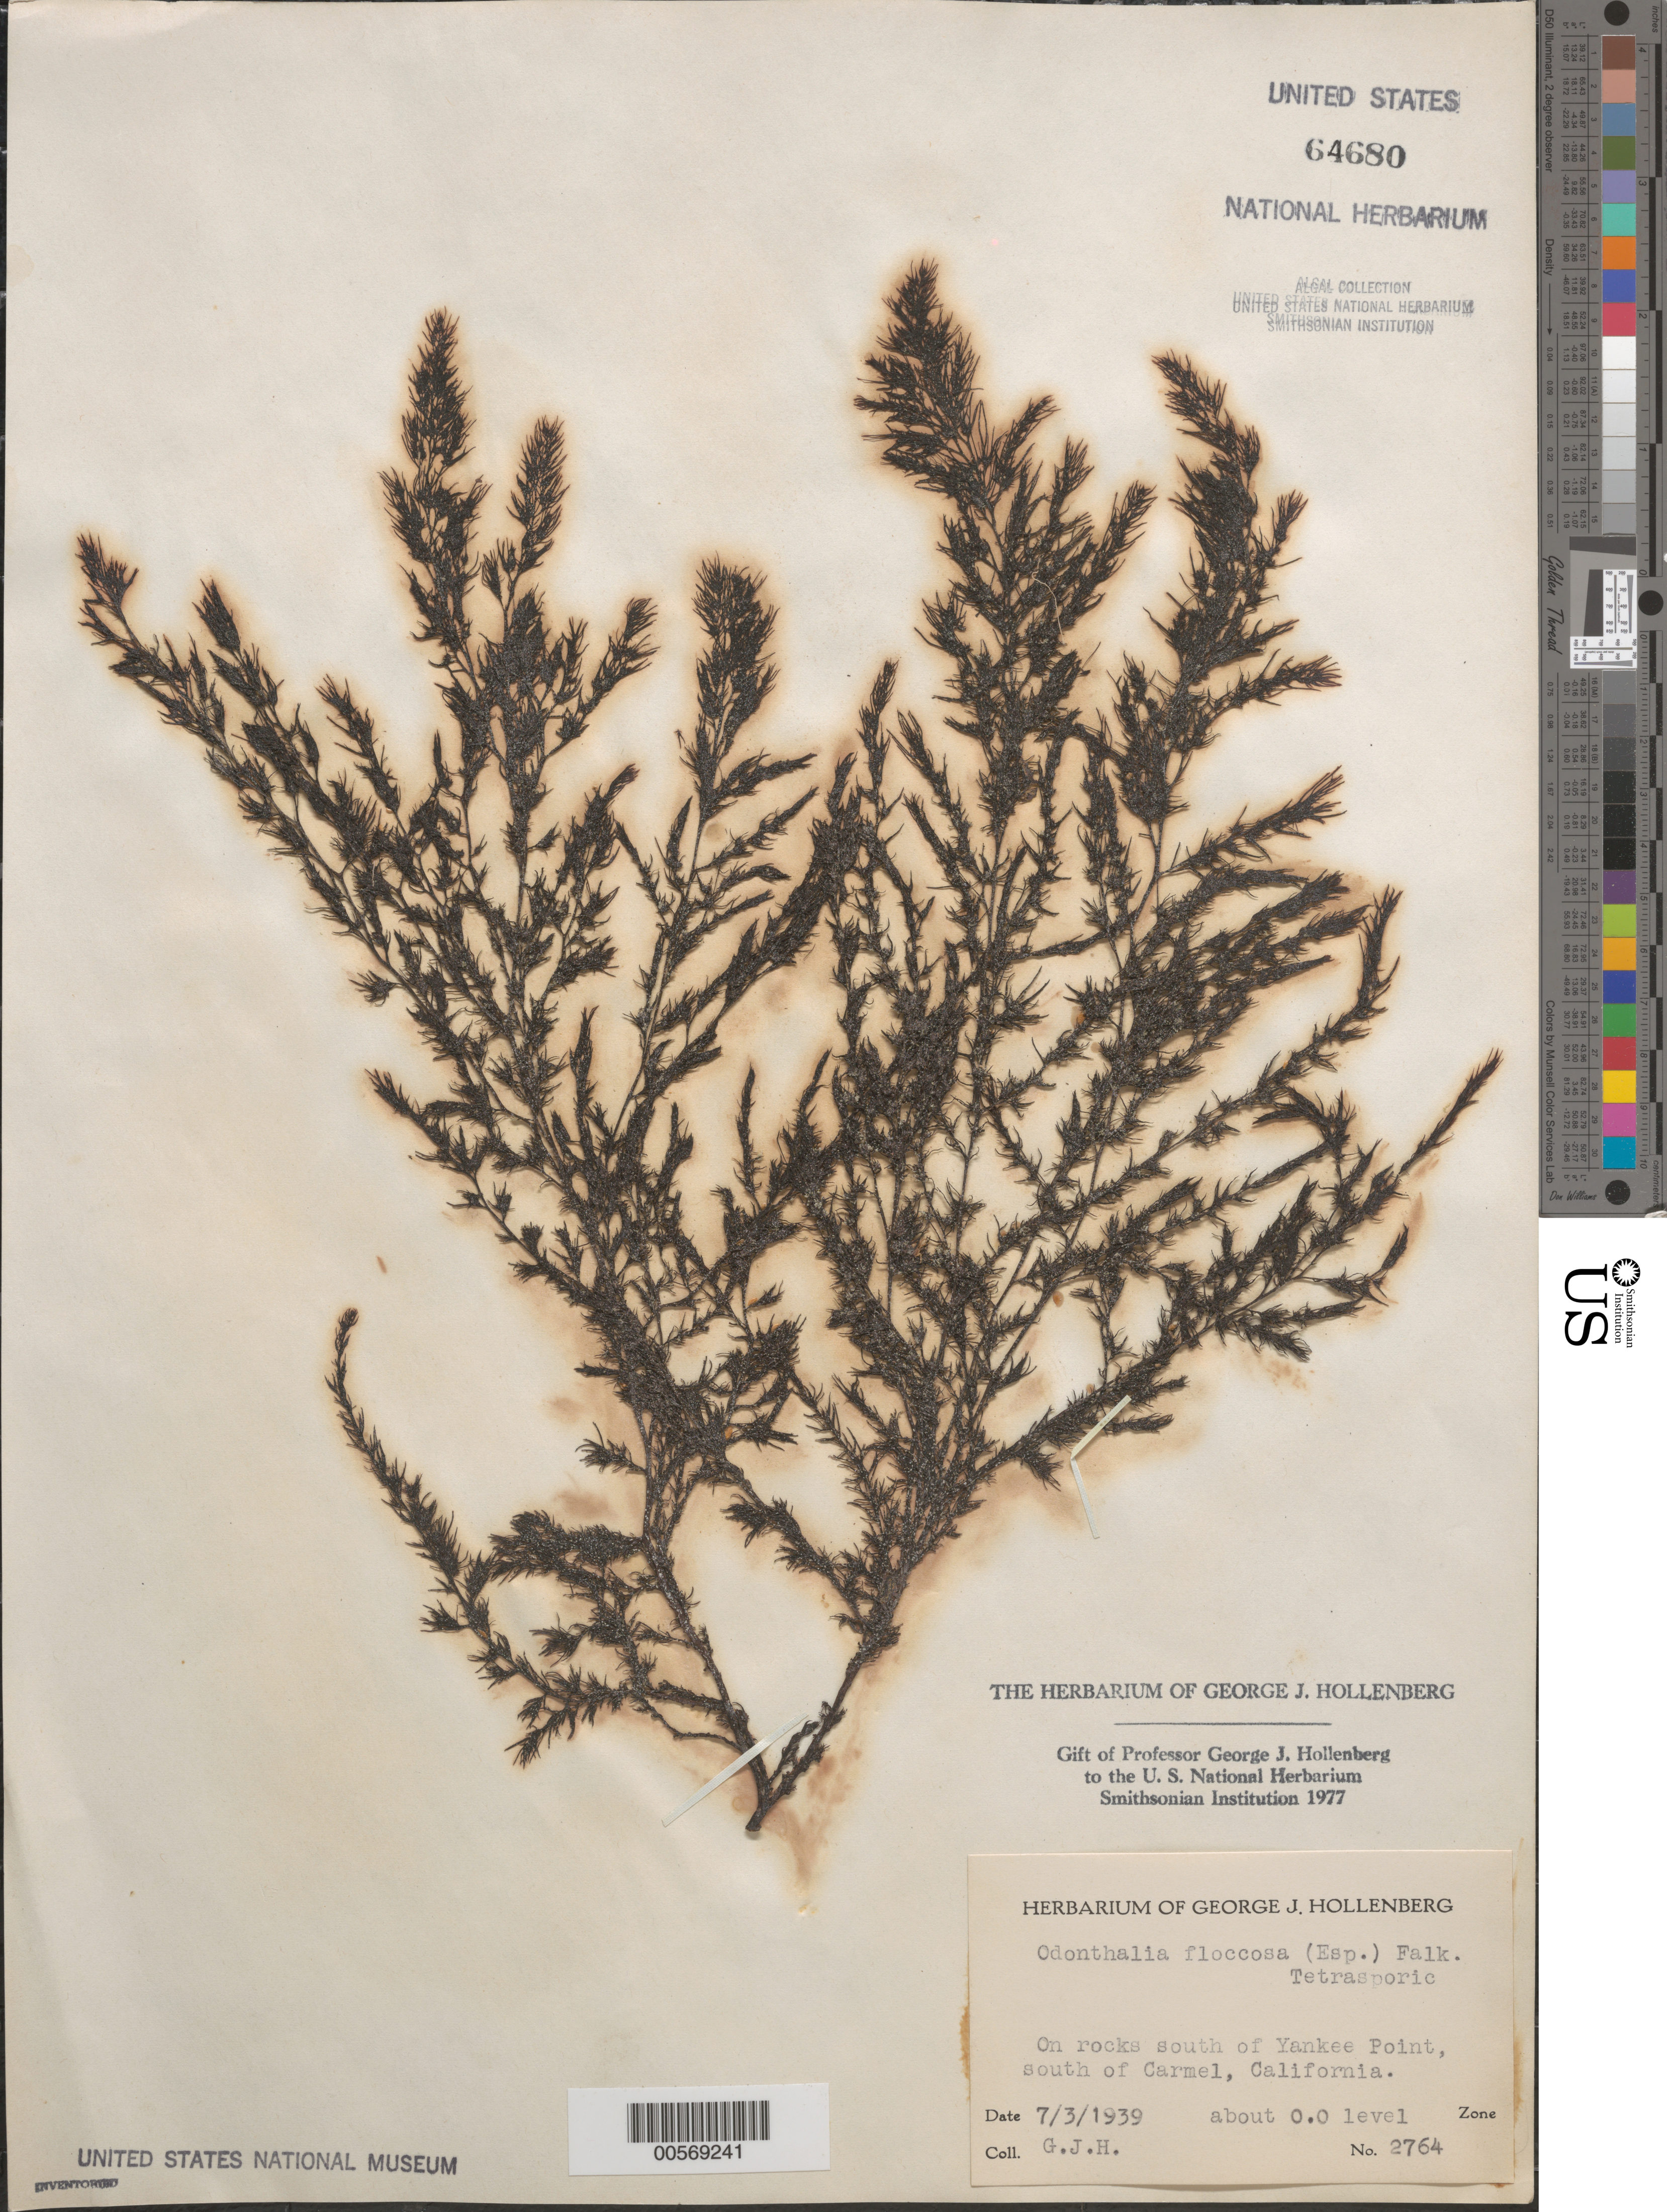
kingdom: Plantae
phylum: Rhodophyta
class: Florideophyceae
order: Ceramiales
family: Rhodomelaceae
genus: Odonthalia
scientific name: Odonthalia floccosa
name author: (Esper) Falkenb.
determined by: Hollenberg, George J.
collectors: G. Hollenberg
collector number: GJH 2764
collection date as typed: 03 Jul 1939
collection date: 1939-07-03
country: United States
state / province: California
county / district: Monterey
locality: South of Yankee Point, south of Carmel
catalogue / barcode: US 64680